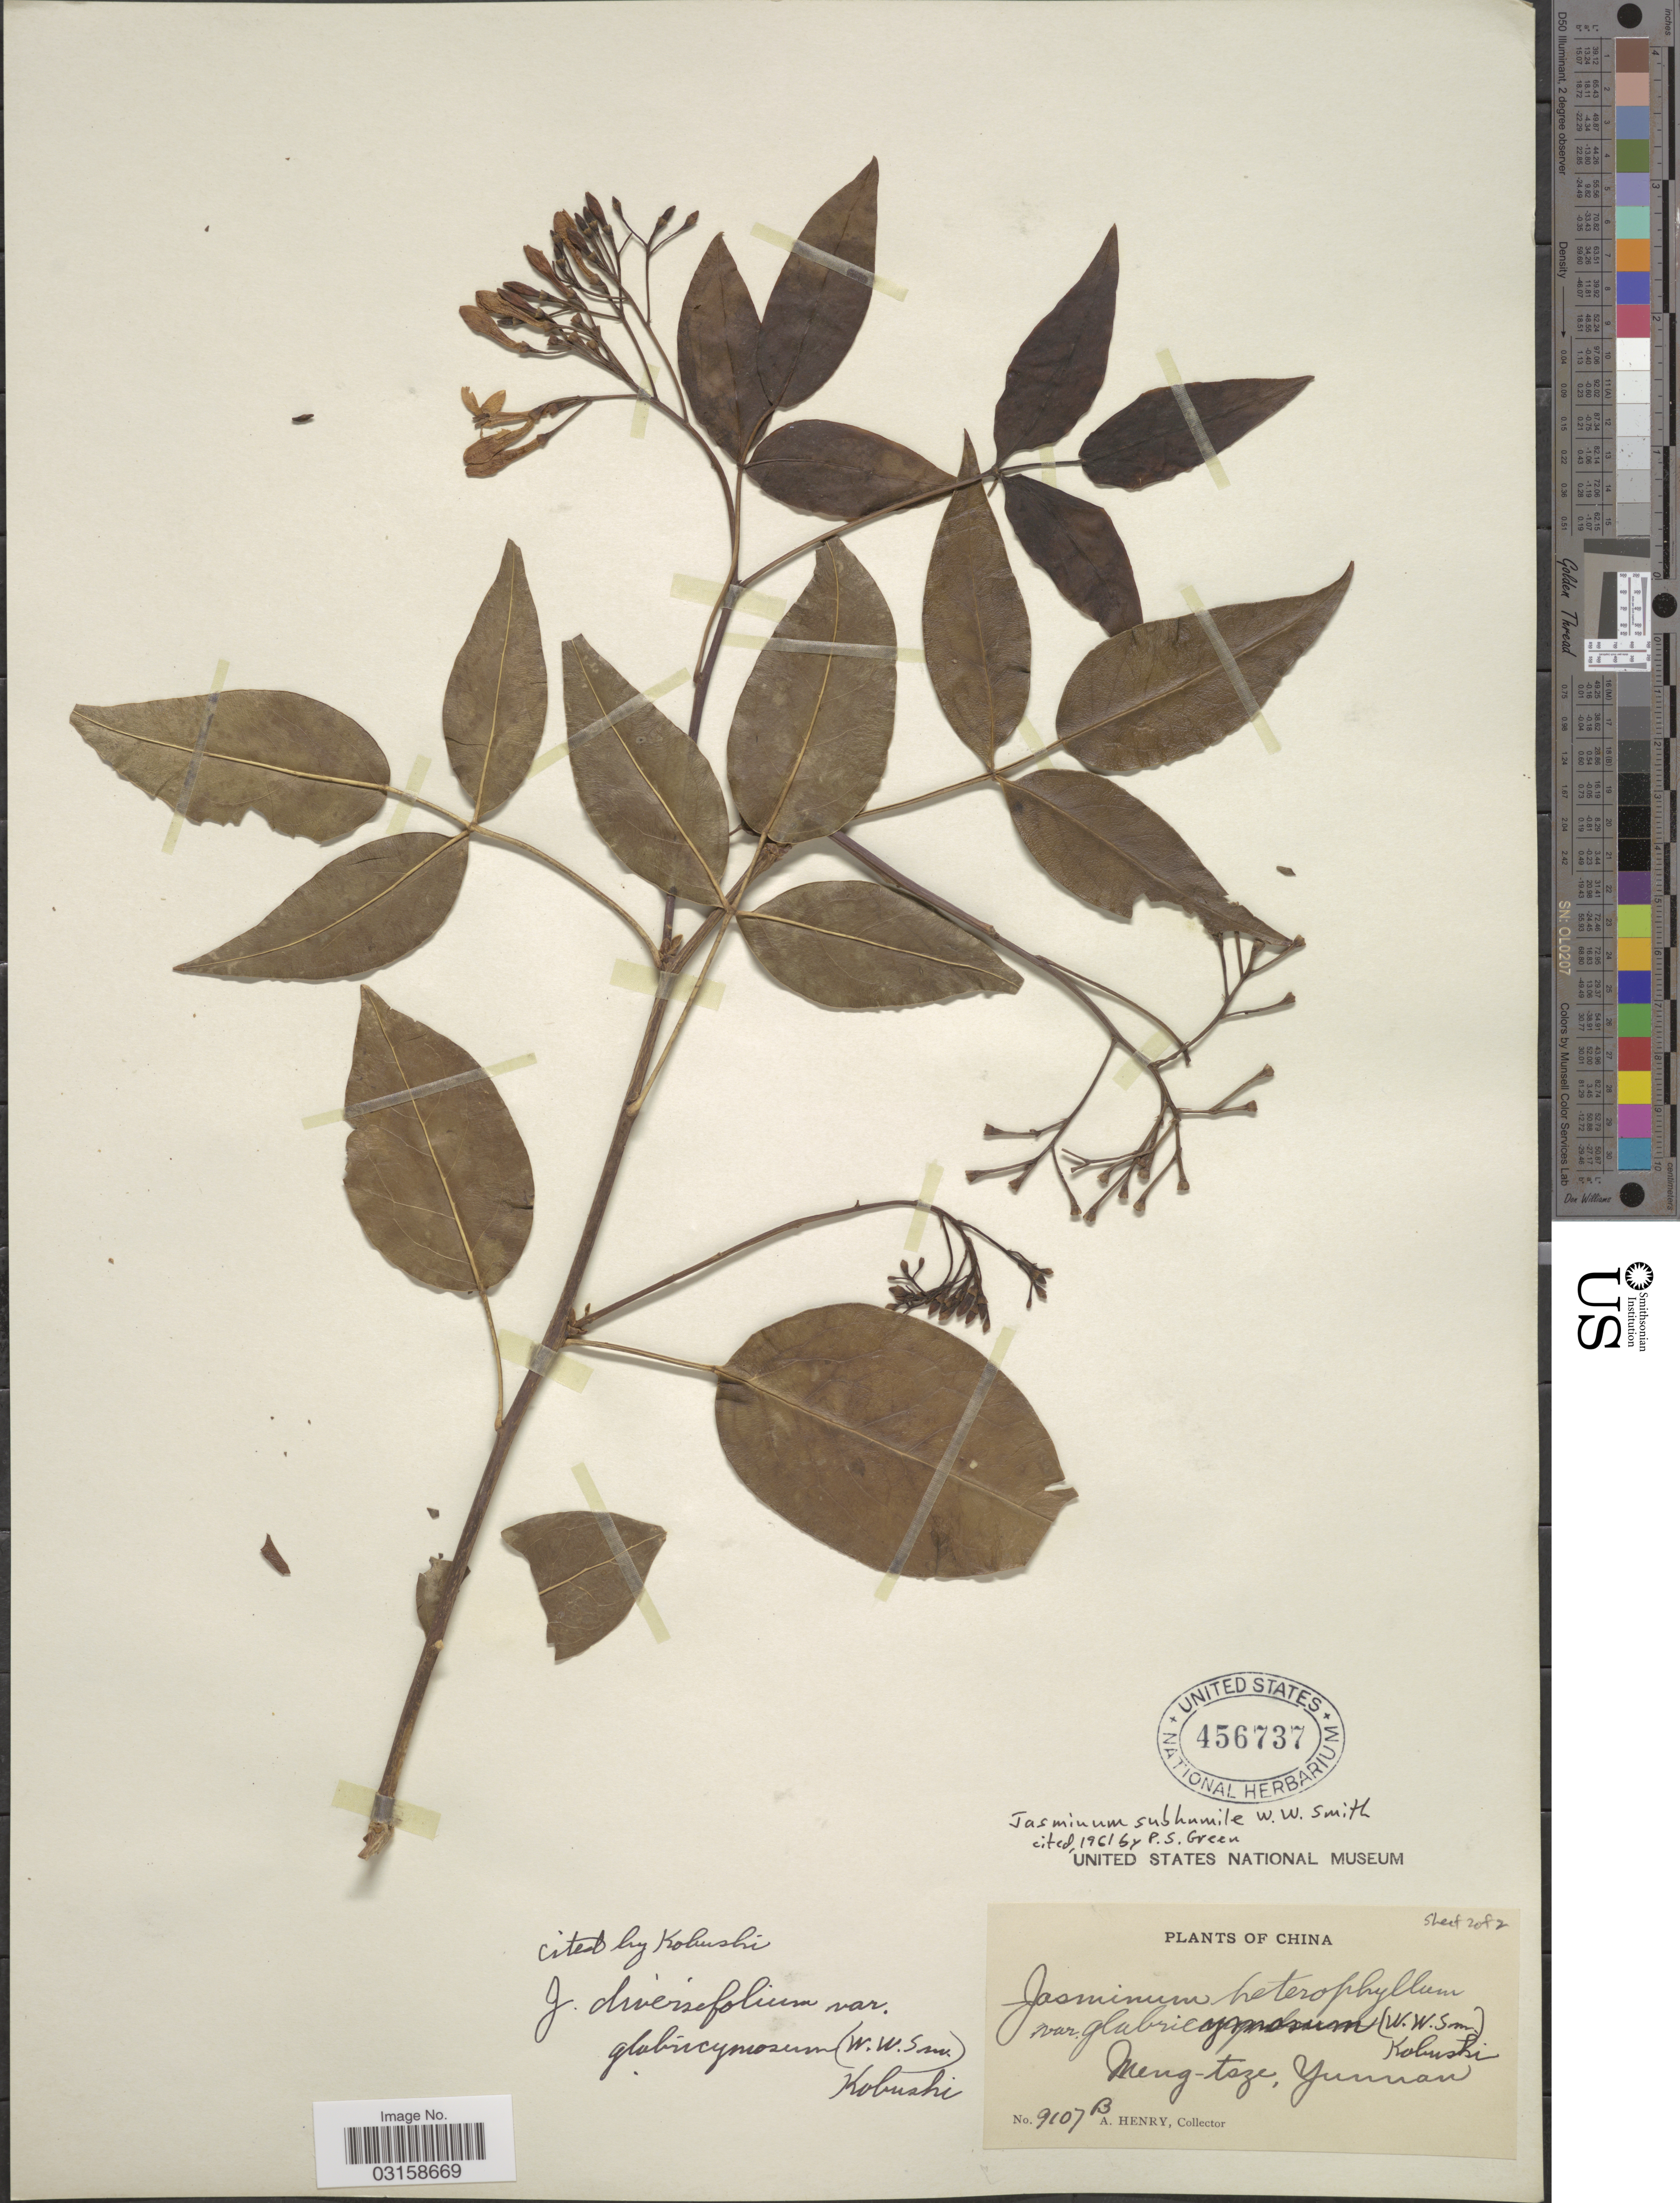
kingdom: Plantae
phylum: Tracheophyta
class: Magnoliopsida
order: Lamiales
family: Oleaceae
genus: Jasminum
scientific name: Jasminum subhumile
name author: W.W. Sm.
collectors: A. Henry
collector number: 9107 B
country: China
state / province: Yunnan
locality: Meng-tsze.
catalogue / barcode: US 456737